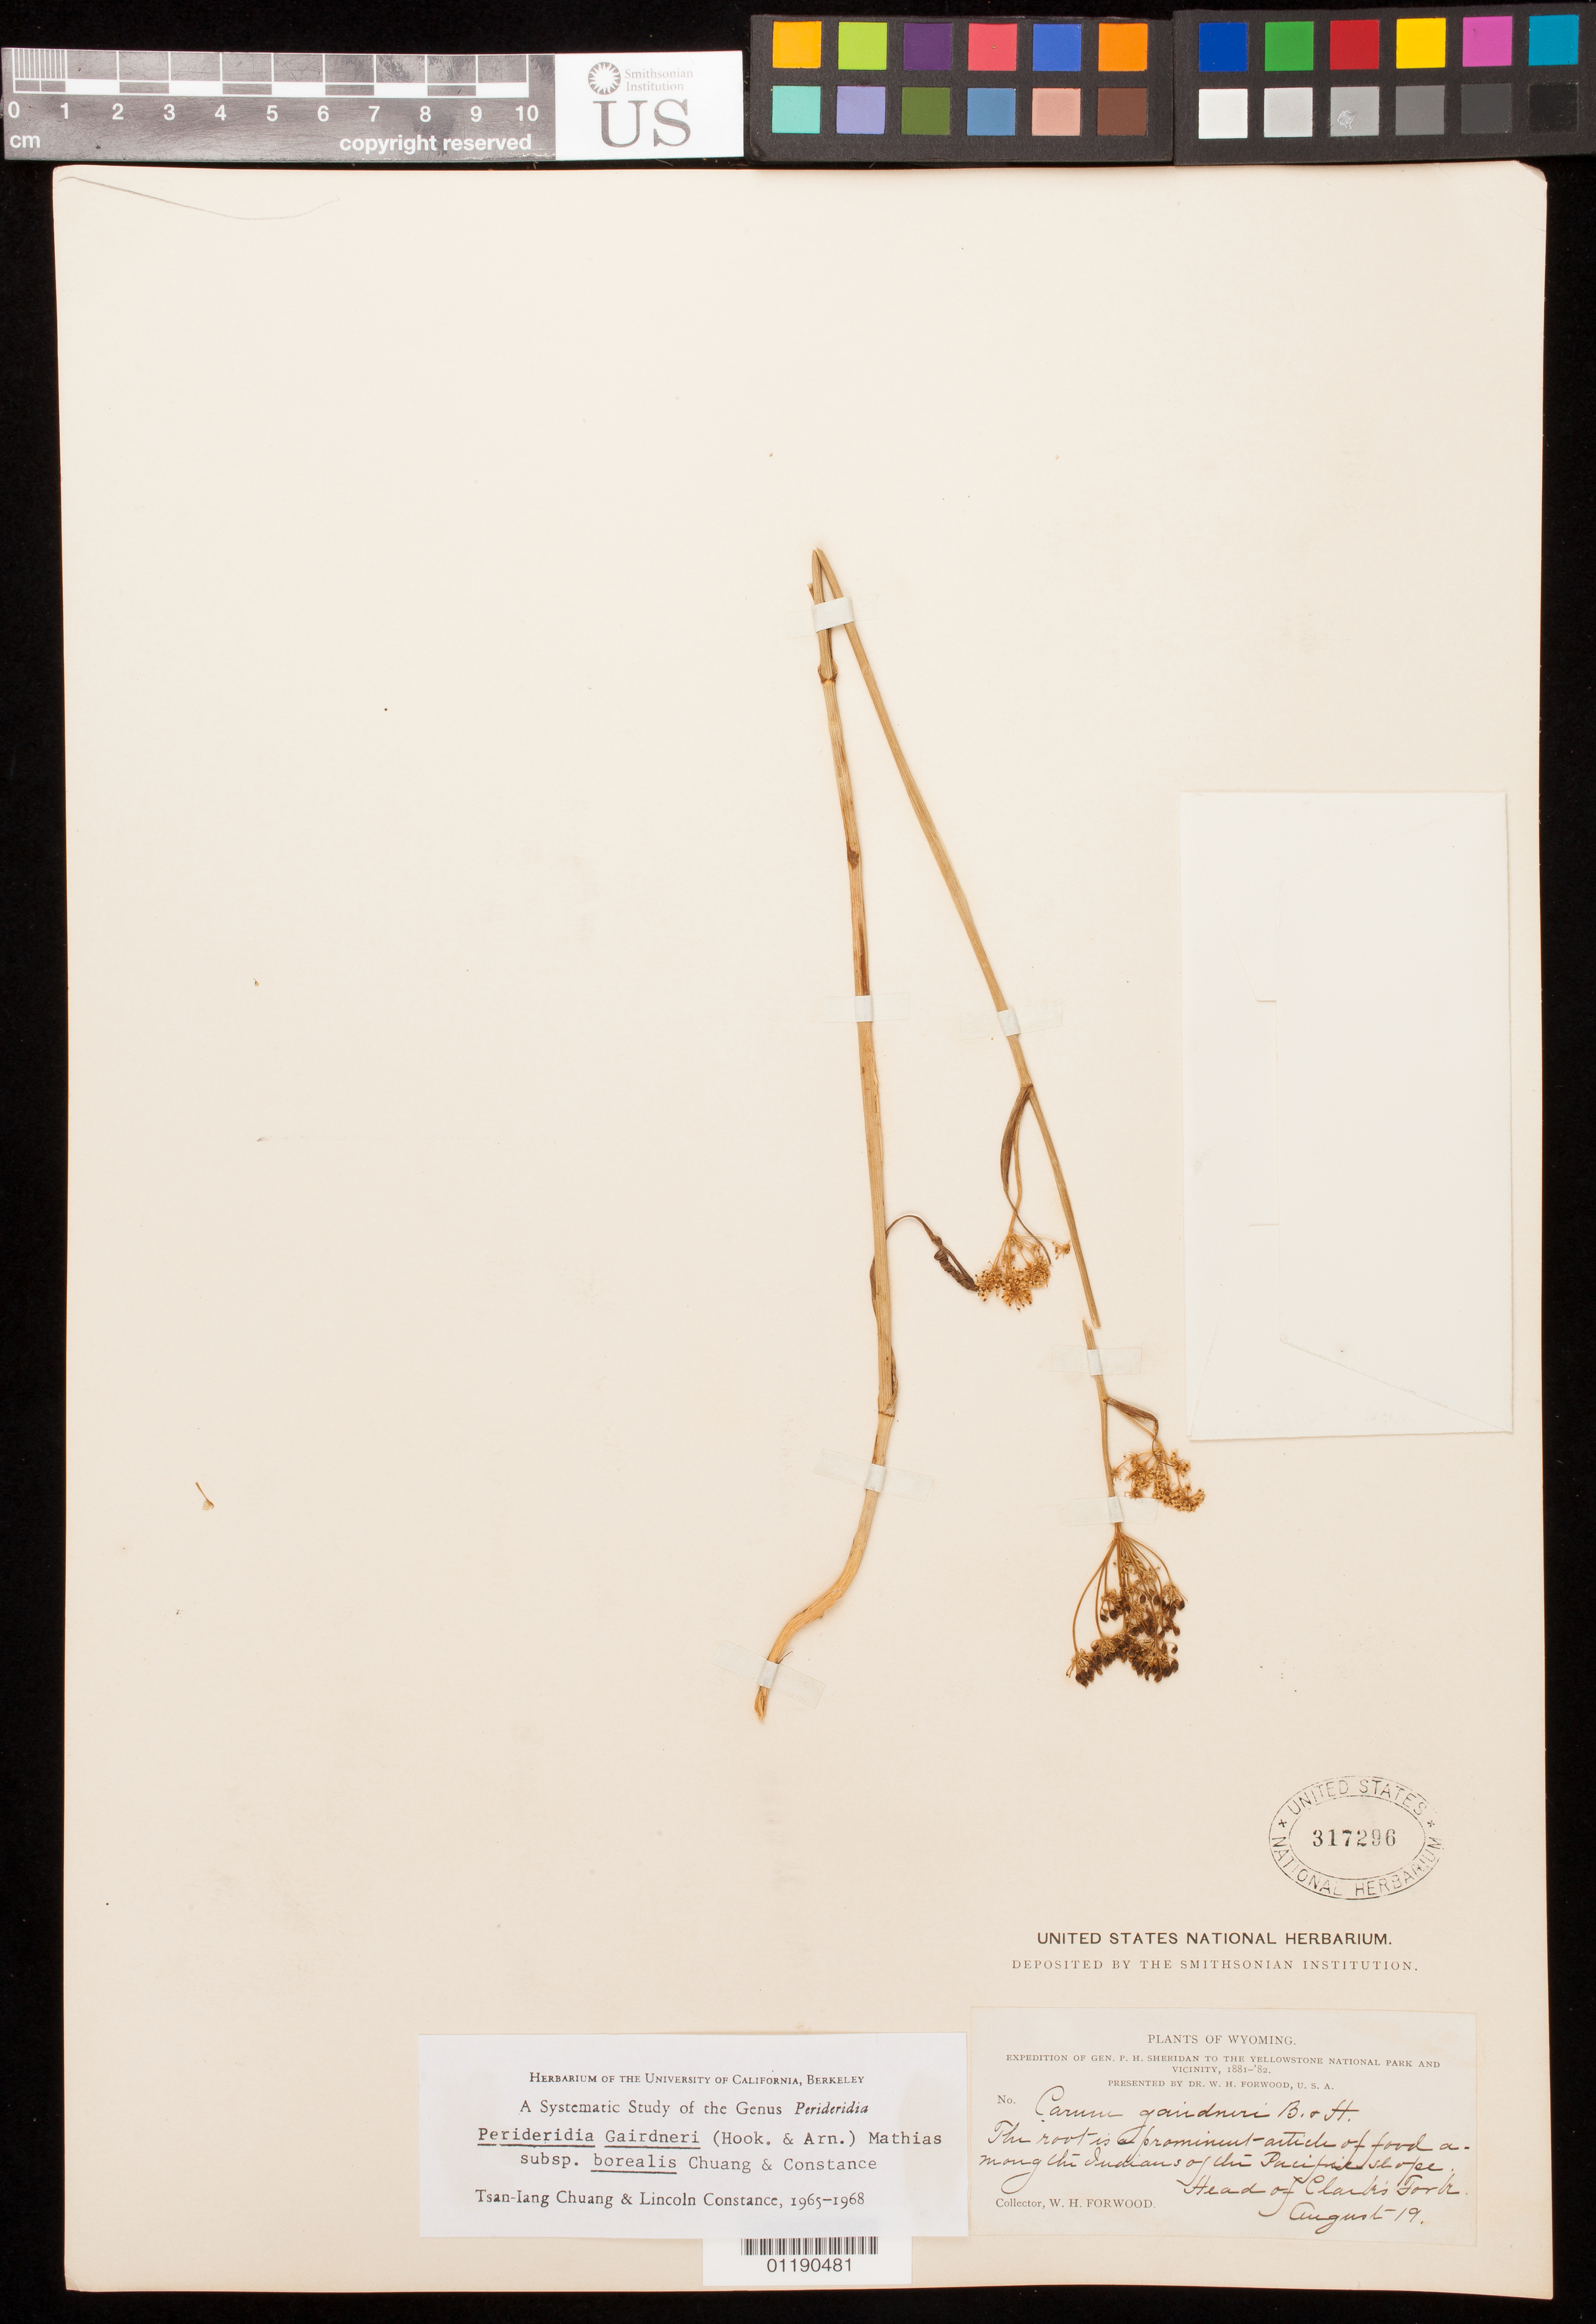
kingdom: Plantae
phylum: Tracheophyta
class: Magnoliopsida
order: Apiales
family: Apiaceae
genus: Perideridia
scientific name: Perideridia gairdneri subsp. borealis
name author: T.I. Chuang & Constance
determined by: Chuang, T. I.; Constance, L.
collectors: W. Forwood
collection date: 1881-08-19 or 1882-08-19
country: United States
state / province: Wyoming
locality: Head of Clark's Fork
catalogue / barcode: US 317296